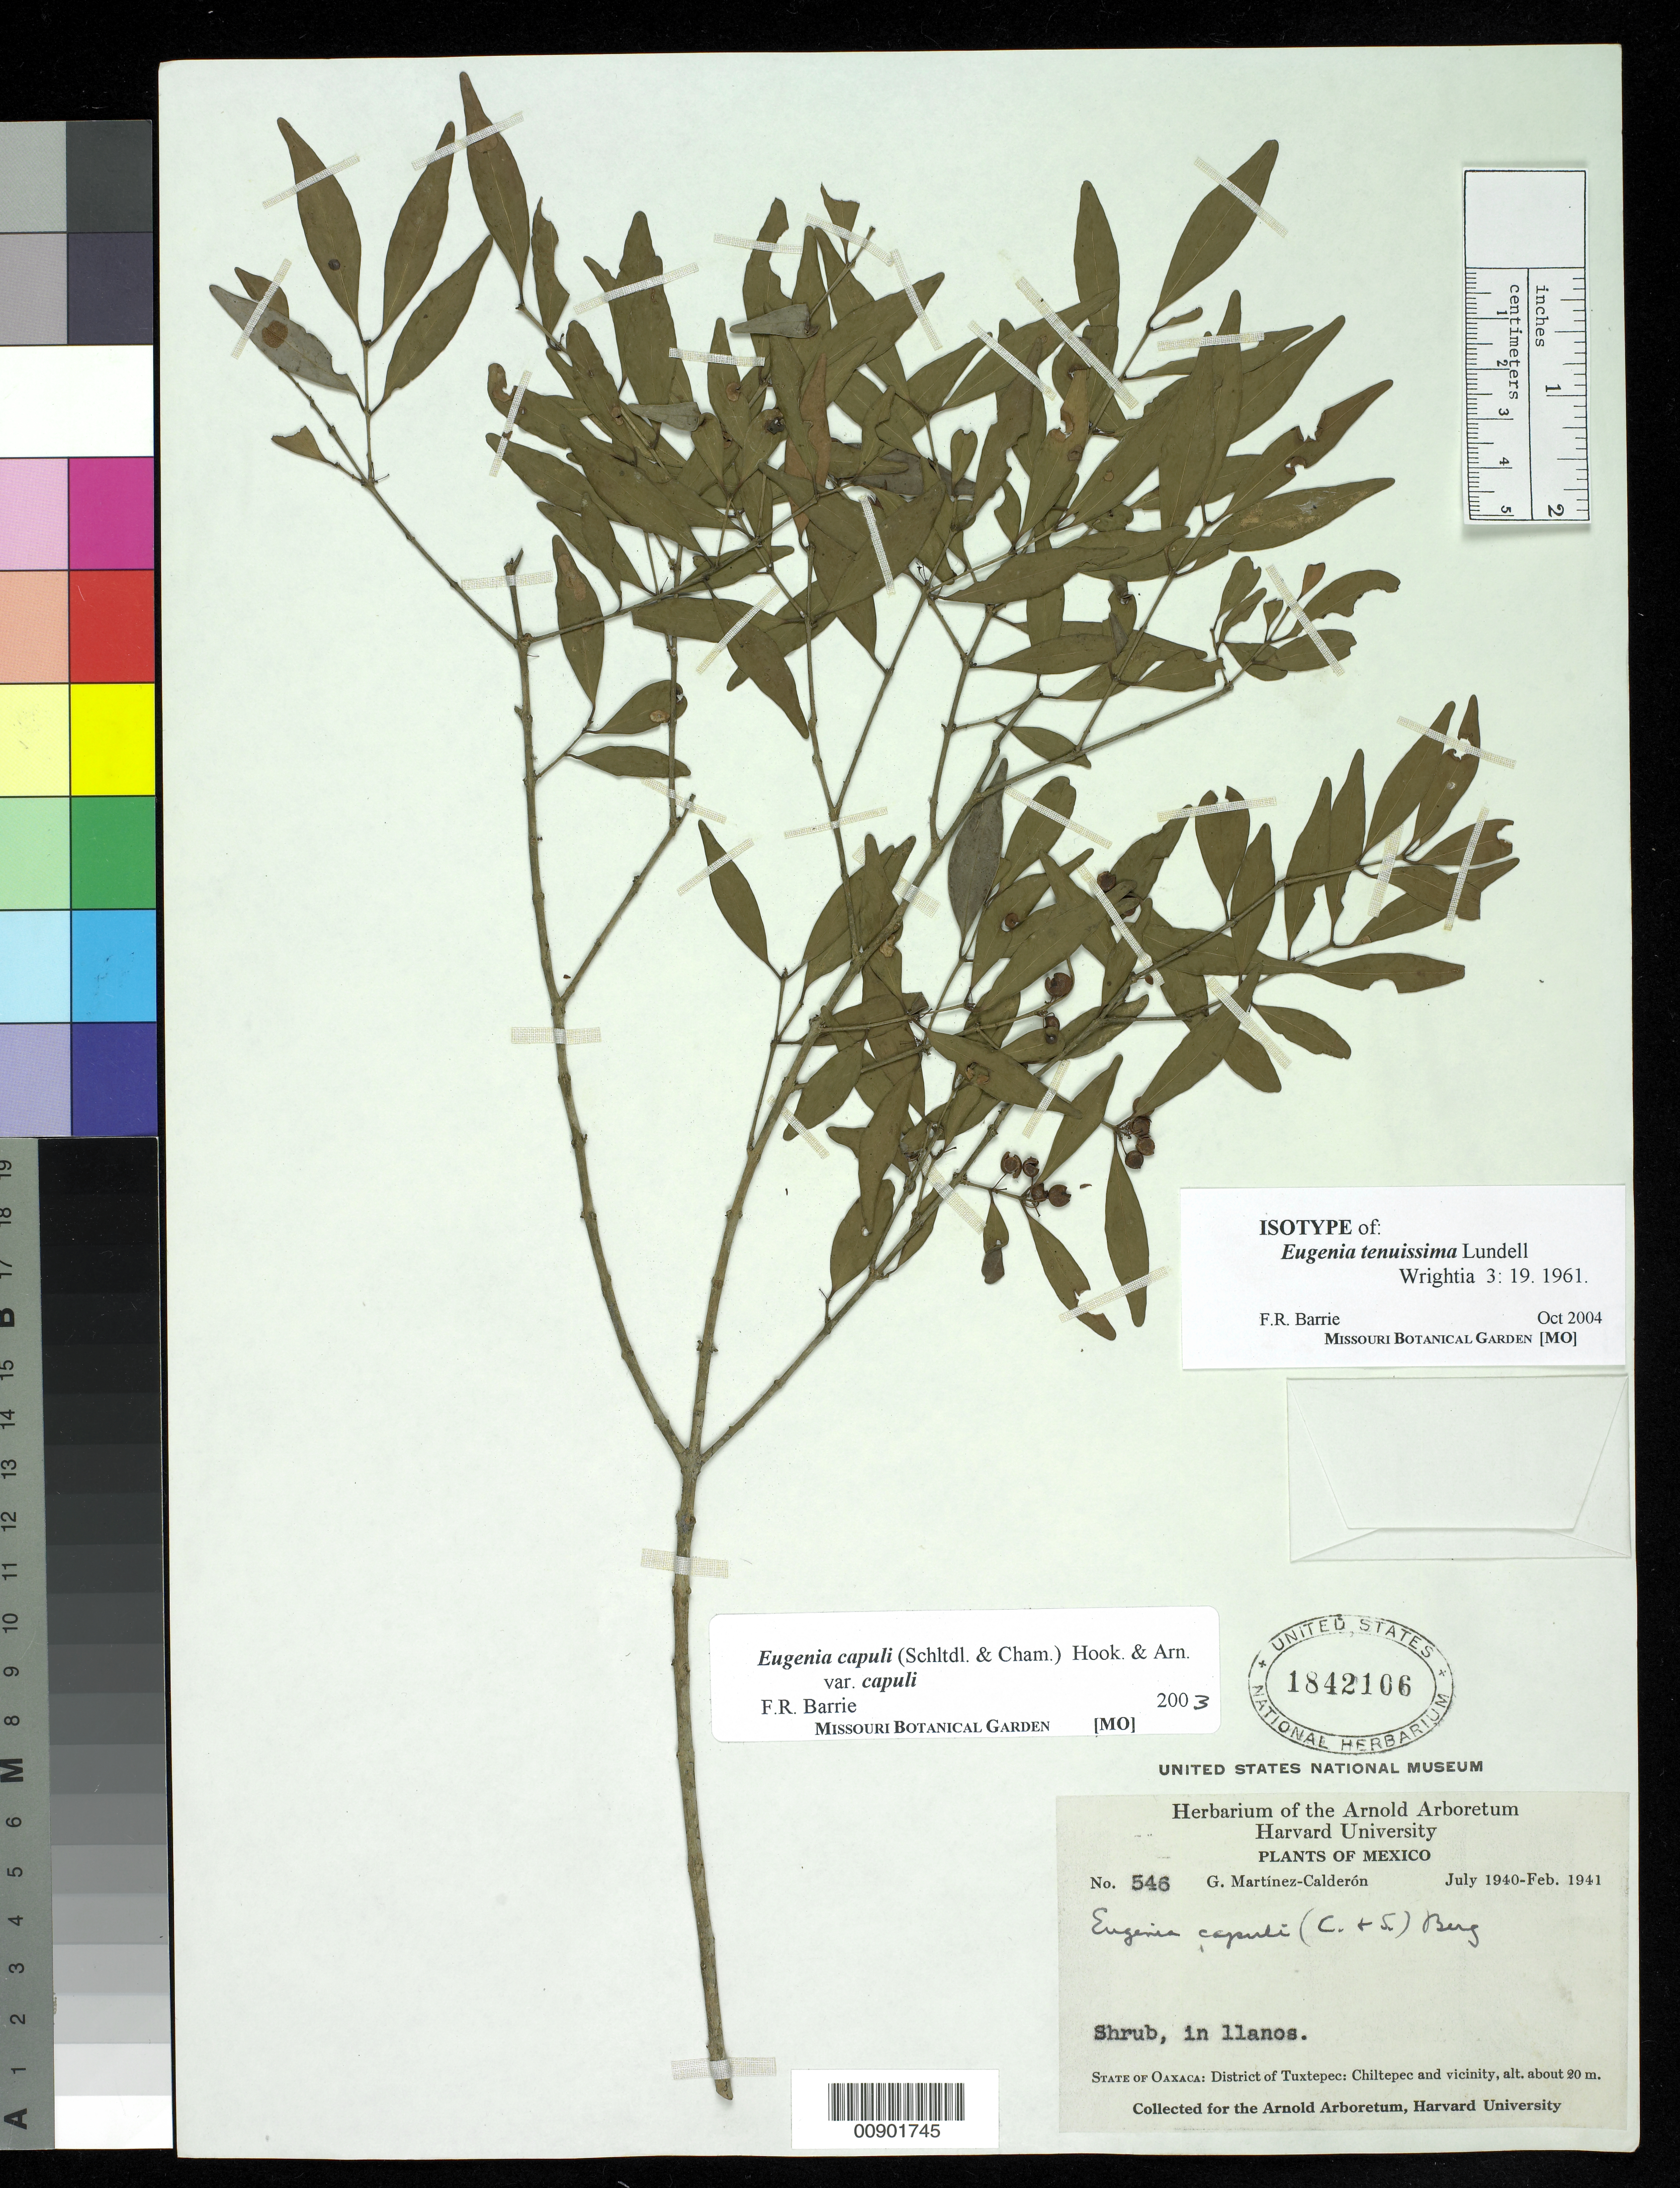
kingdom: Plantae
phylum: Tracheophyta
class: Magnoliopsida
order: Myrtales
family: Myrtaceae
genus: Eugenia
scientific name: Eugenia tenuissima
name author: Lundell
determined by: Barrie, F. R.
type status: Isotype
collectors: G. Martínez Calderón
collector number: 546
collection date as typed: Jul 1940 to -- Feb 1941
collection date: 1940-07/1941-02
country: Mexico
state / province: Oaxaca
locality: State of Oaxaca: District of Tuxtepec: Chiltepec and vicinity.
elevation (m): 20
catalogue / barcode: US 1842106